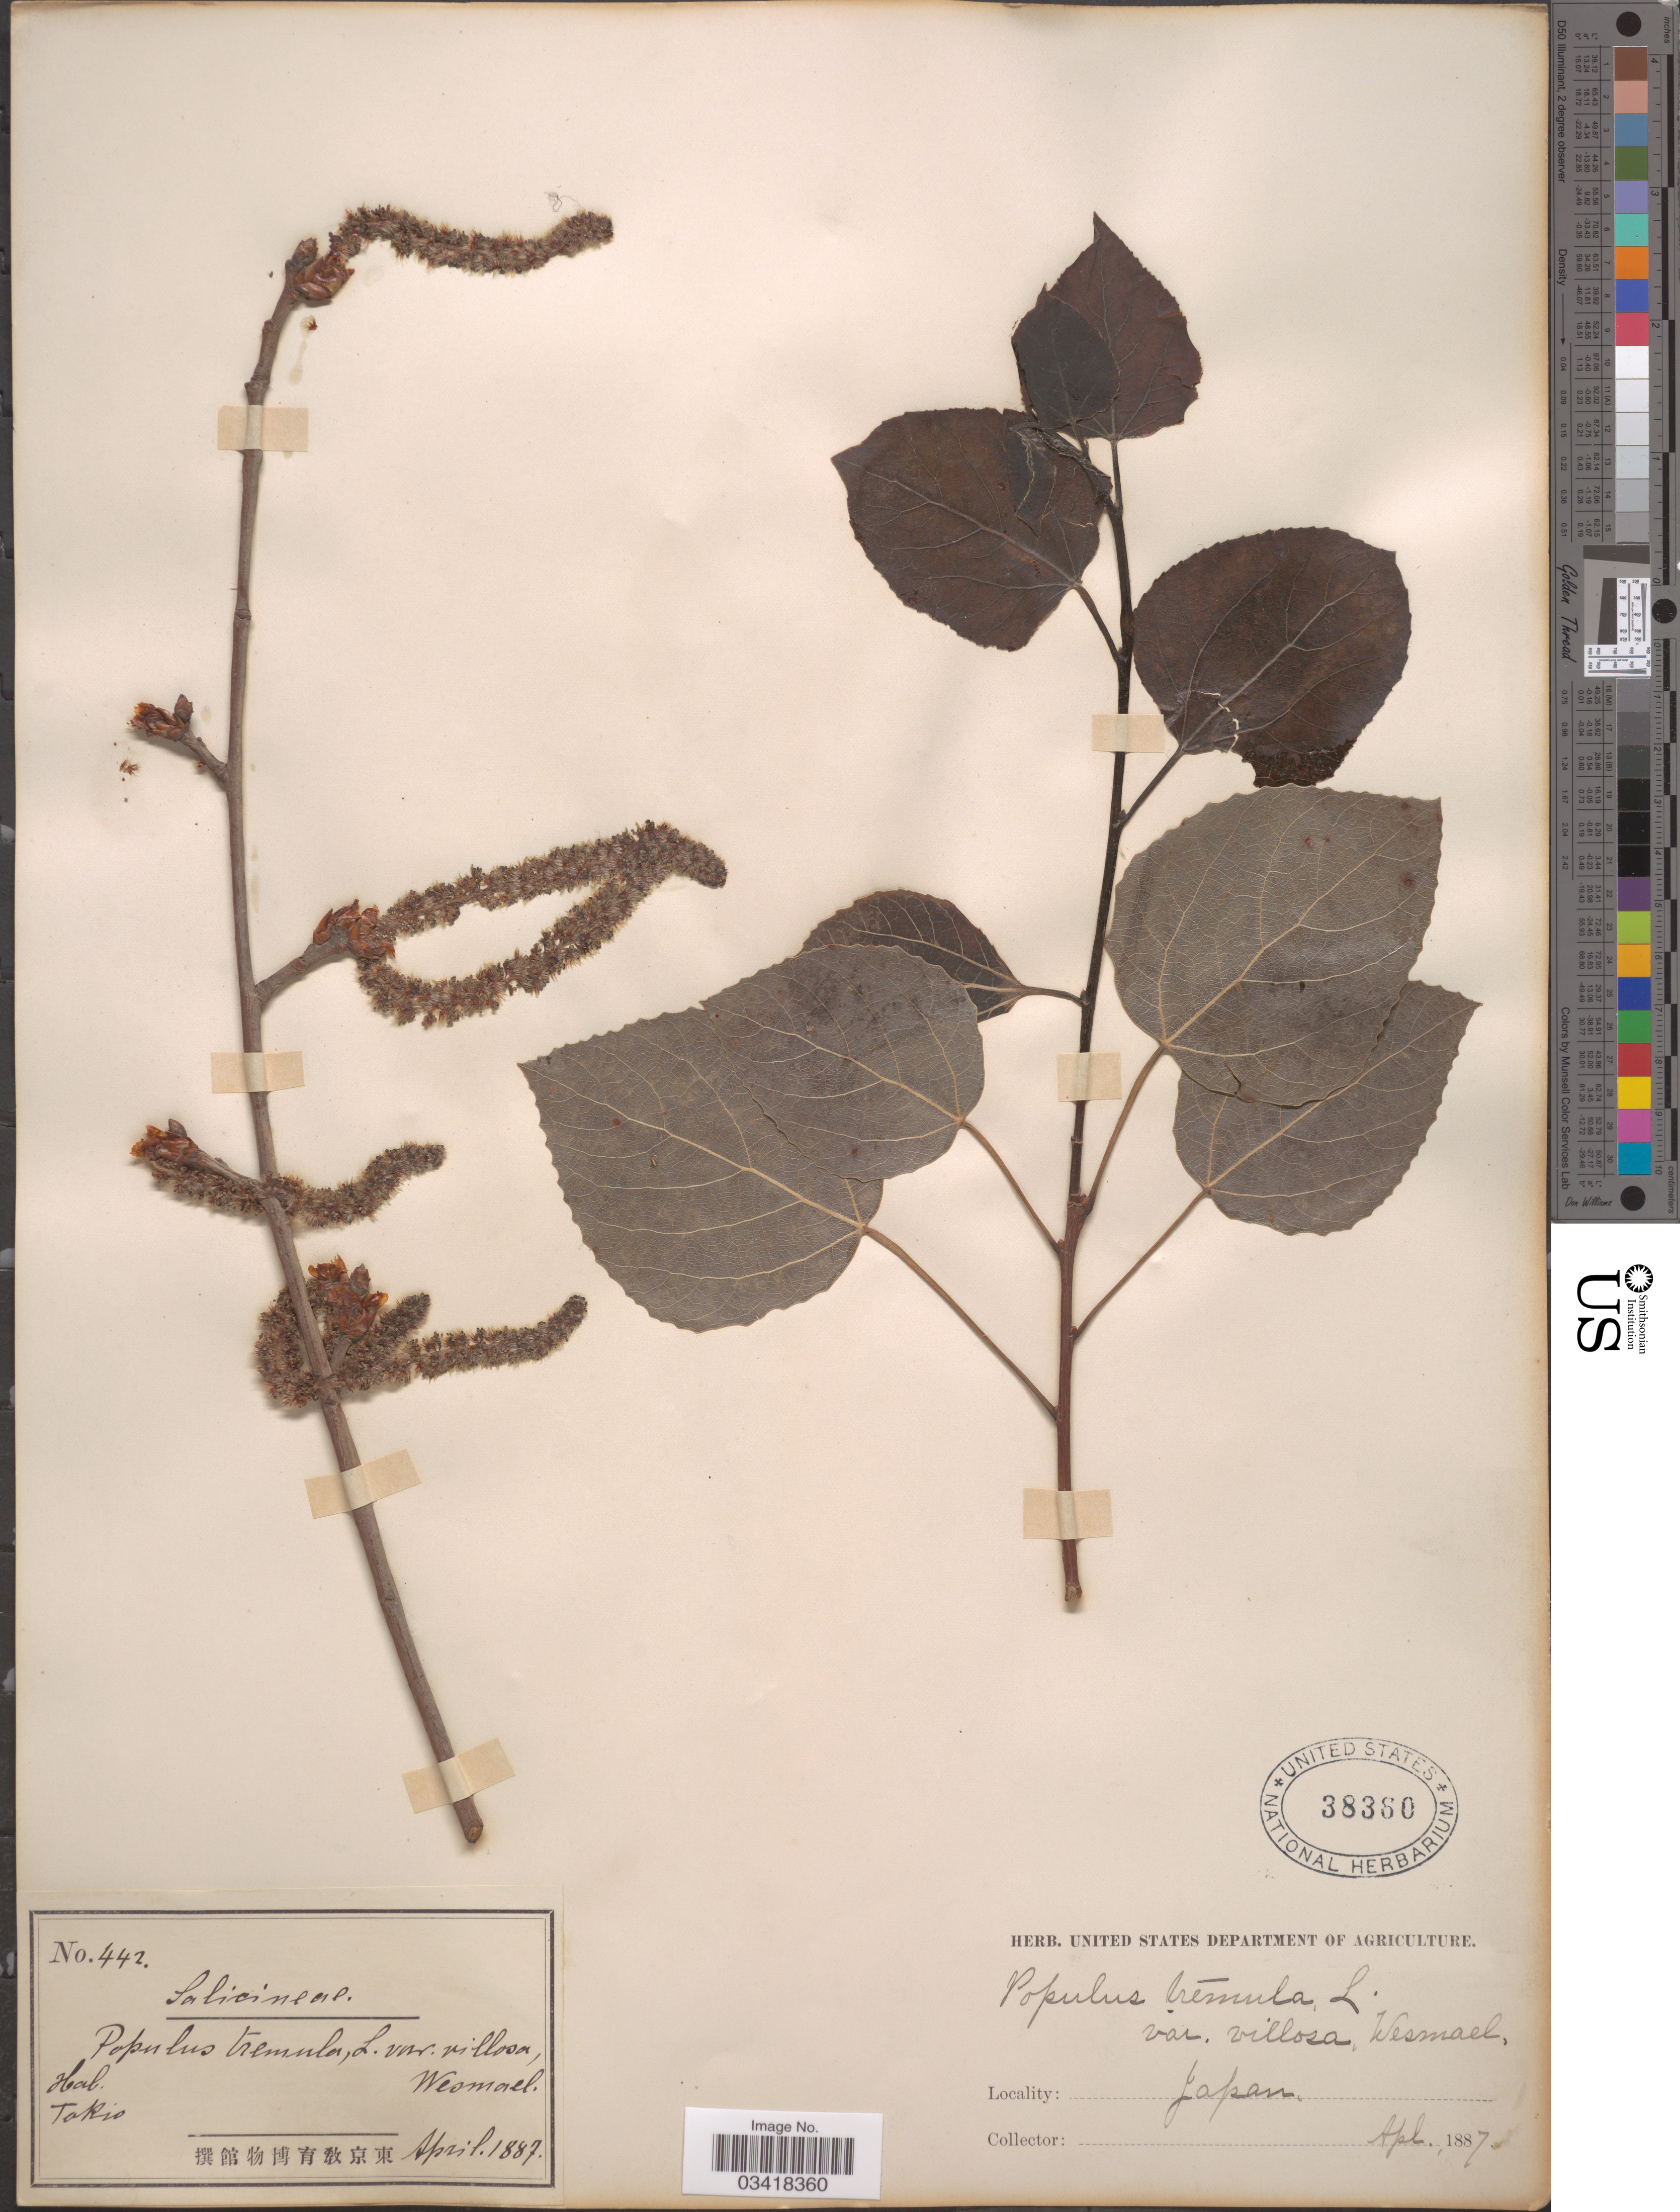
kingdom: Plantae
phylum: Tracheophyta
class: Magnoliopsida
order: Malpighiales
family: Salicaceae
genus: Populus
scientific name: Populus tremula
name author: L.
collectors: ex herb. U. S. Department of Agriculture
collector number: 442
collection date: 1887-04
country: Japan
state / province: Tokyo, Federal City of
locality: Tokio.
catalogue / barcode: US 38360